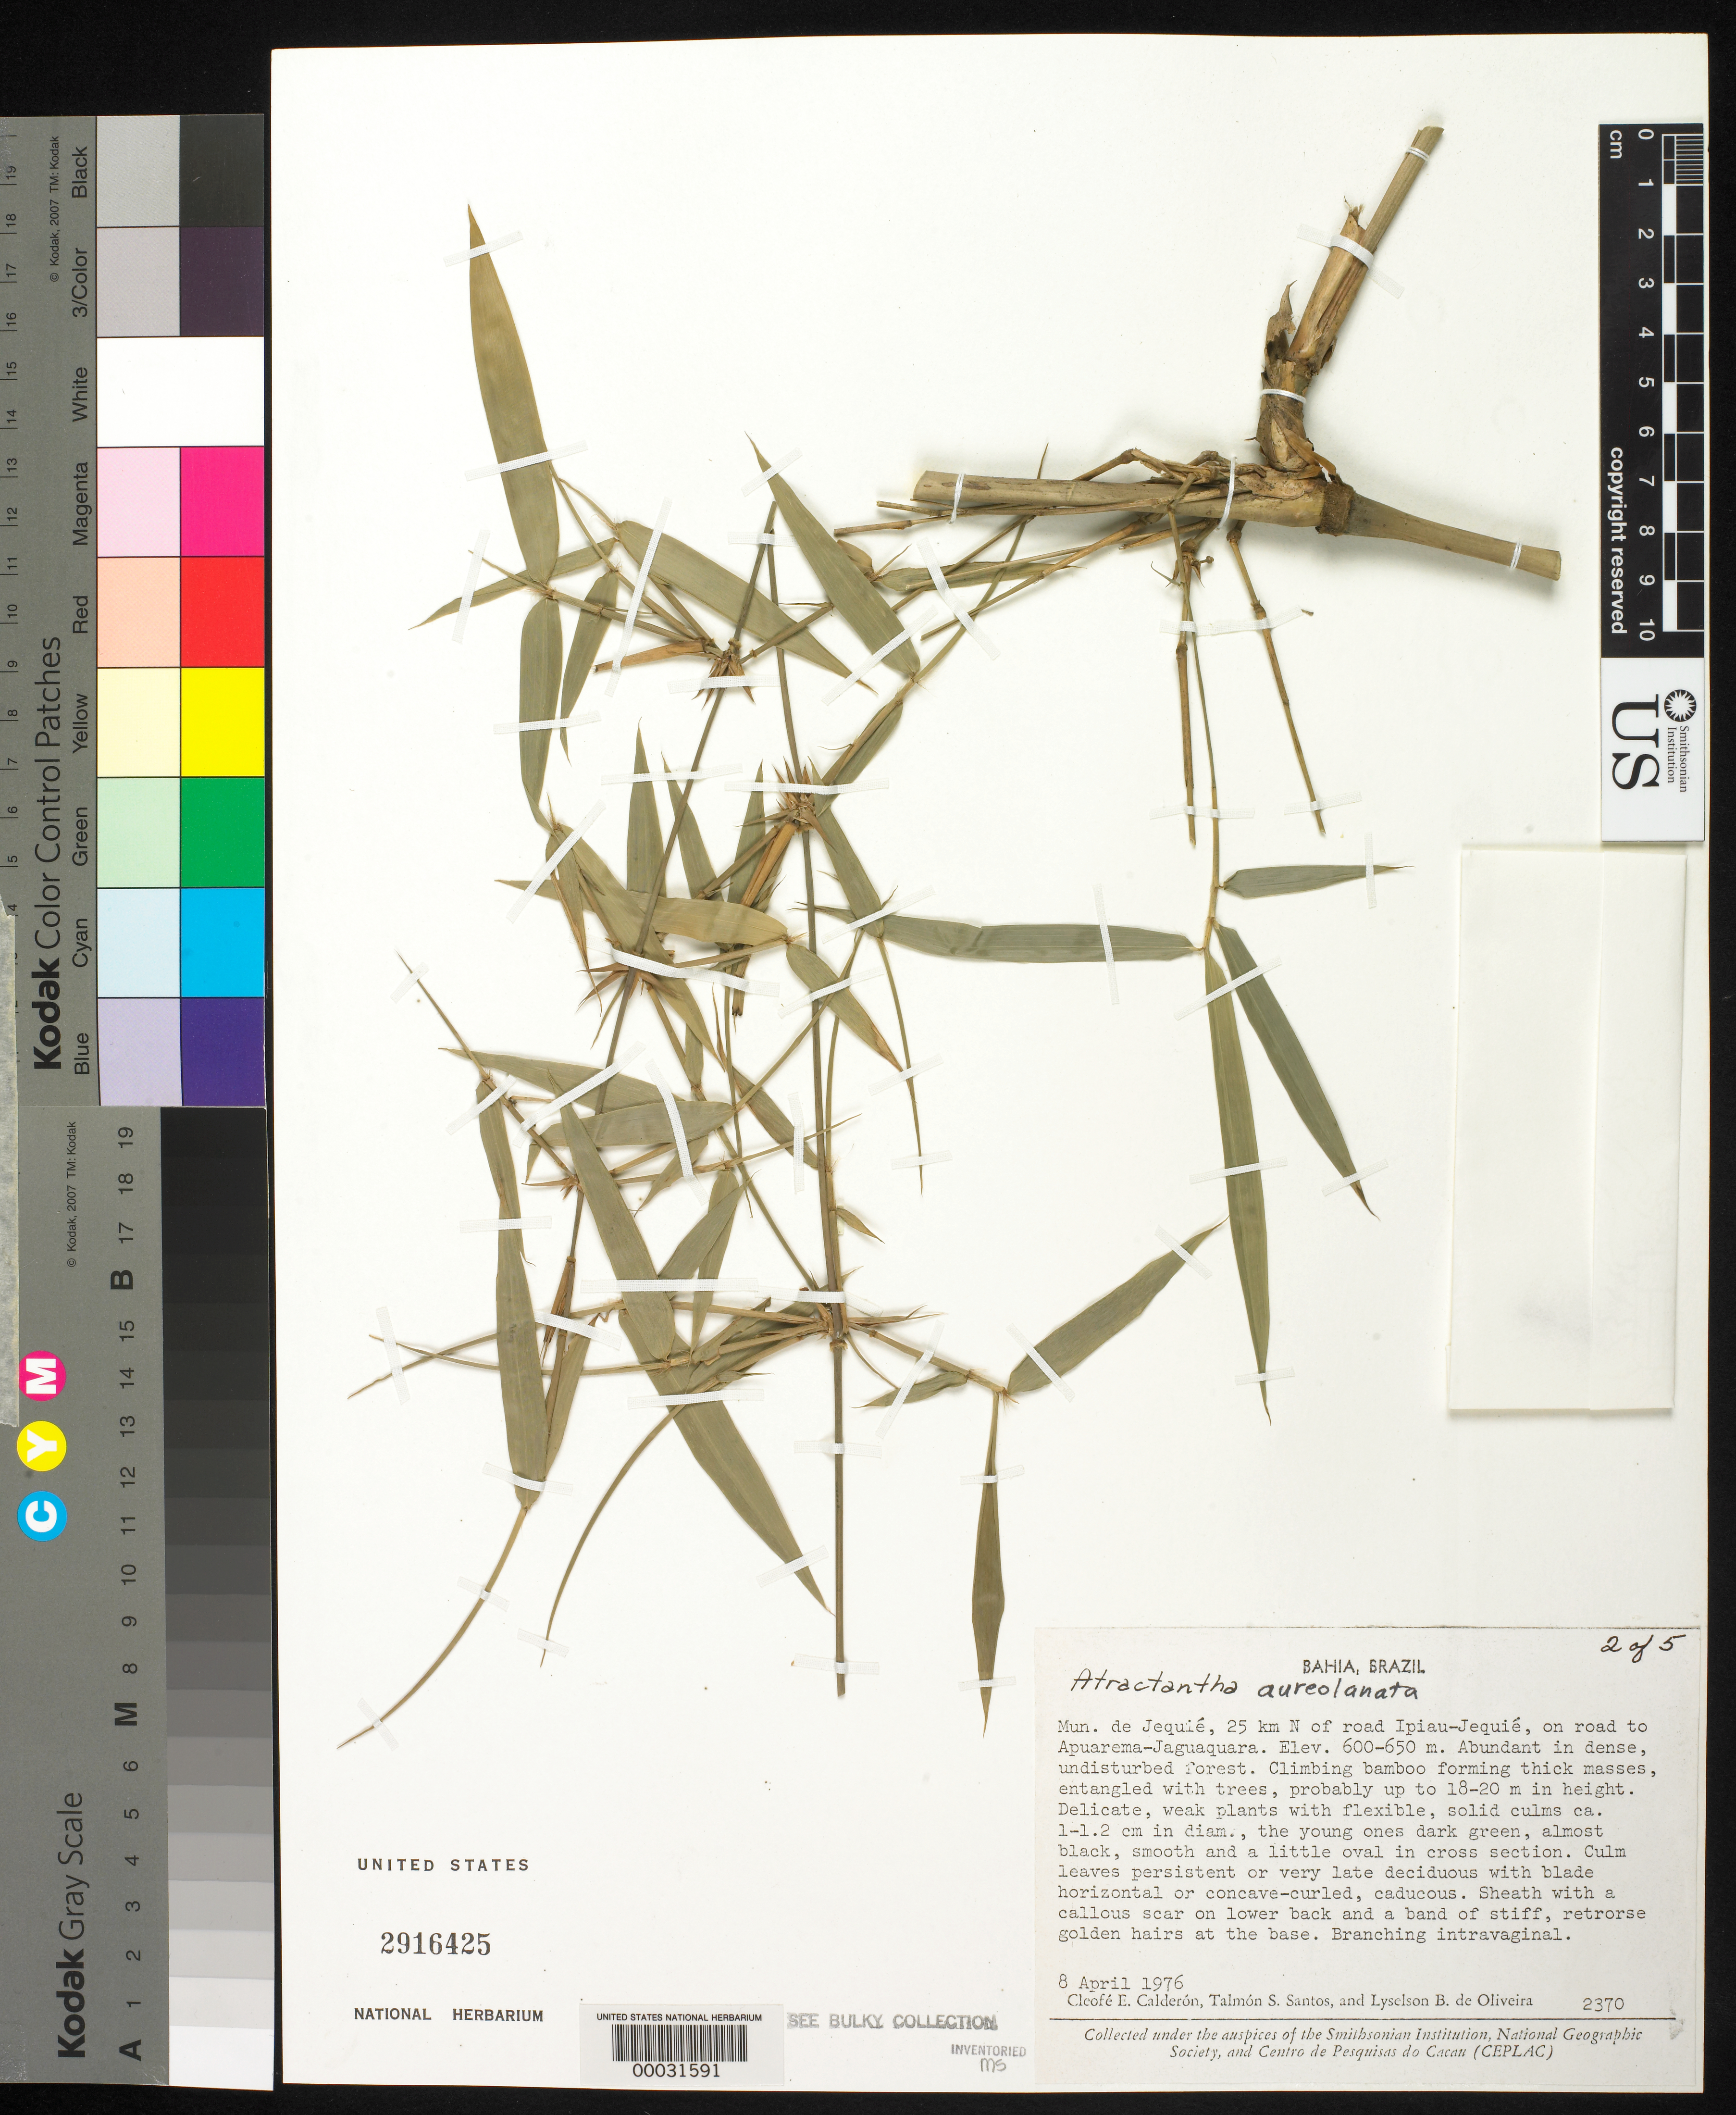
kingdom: Plantae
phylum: Tracheophyta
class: Liliopsida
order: Poales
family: Poaceae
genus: Atractantha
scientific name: Atractantha aureolanata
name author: Judz.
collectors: C. E. Calderón, T. S. Santos & L. de Oliveira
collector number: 2370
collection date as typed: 08 Apr 1976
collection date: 1976-04-08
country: Brazil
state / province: Bahia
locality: Jequie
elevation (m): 600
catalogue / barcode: US 2916425